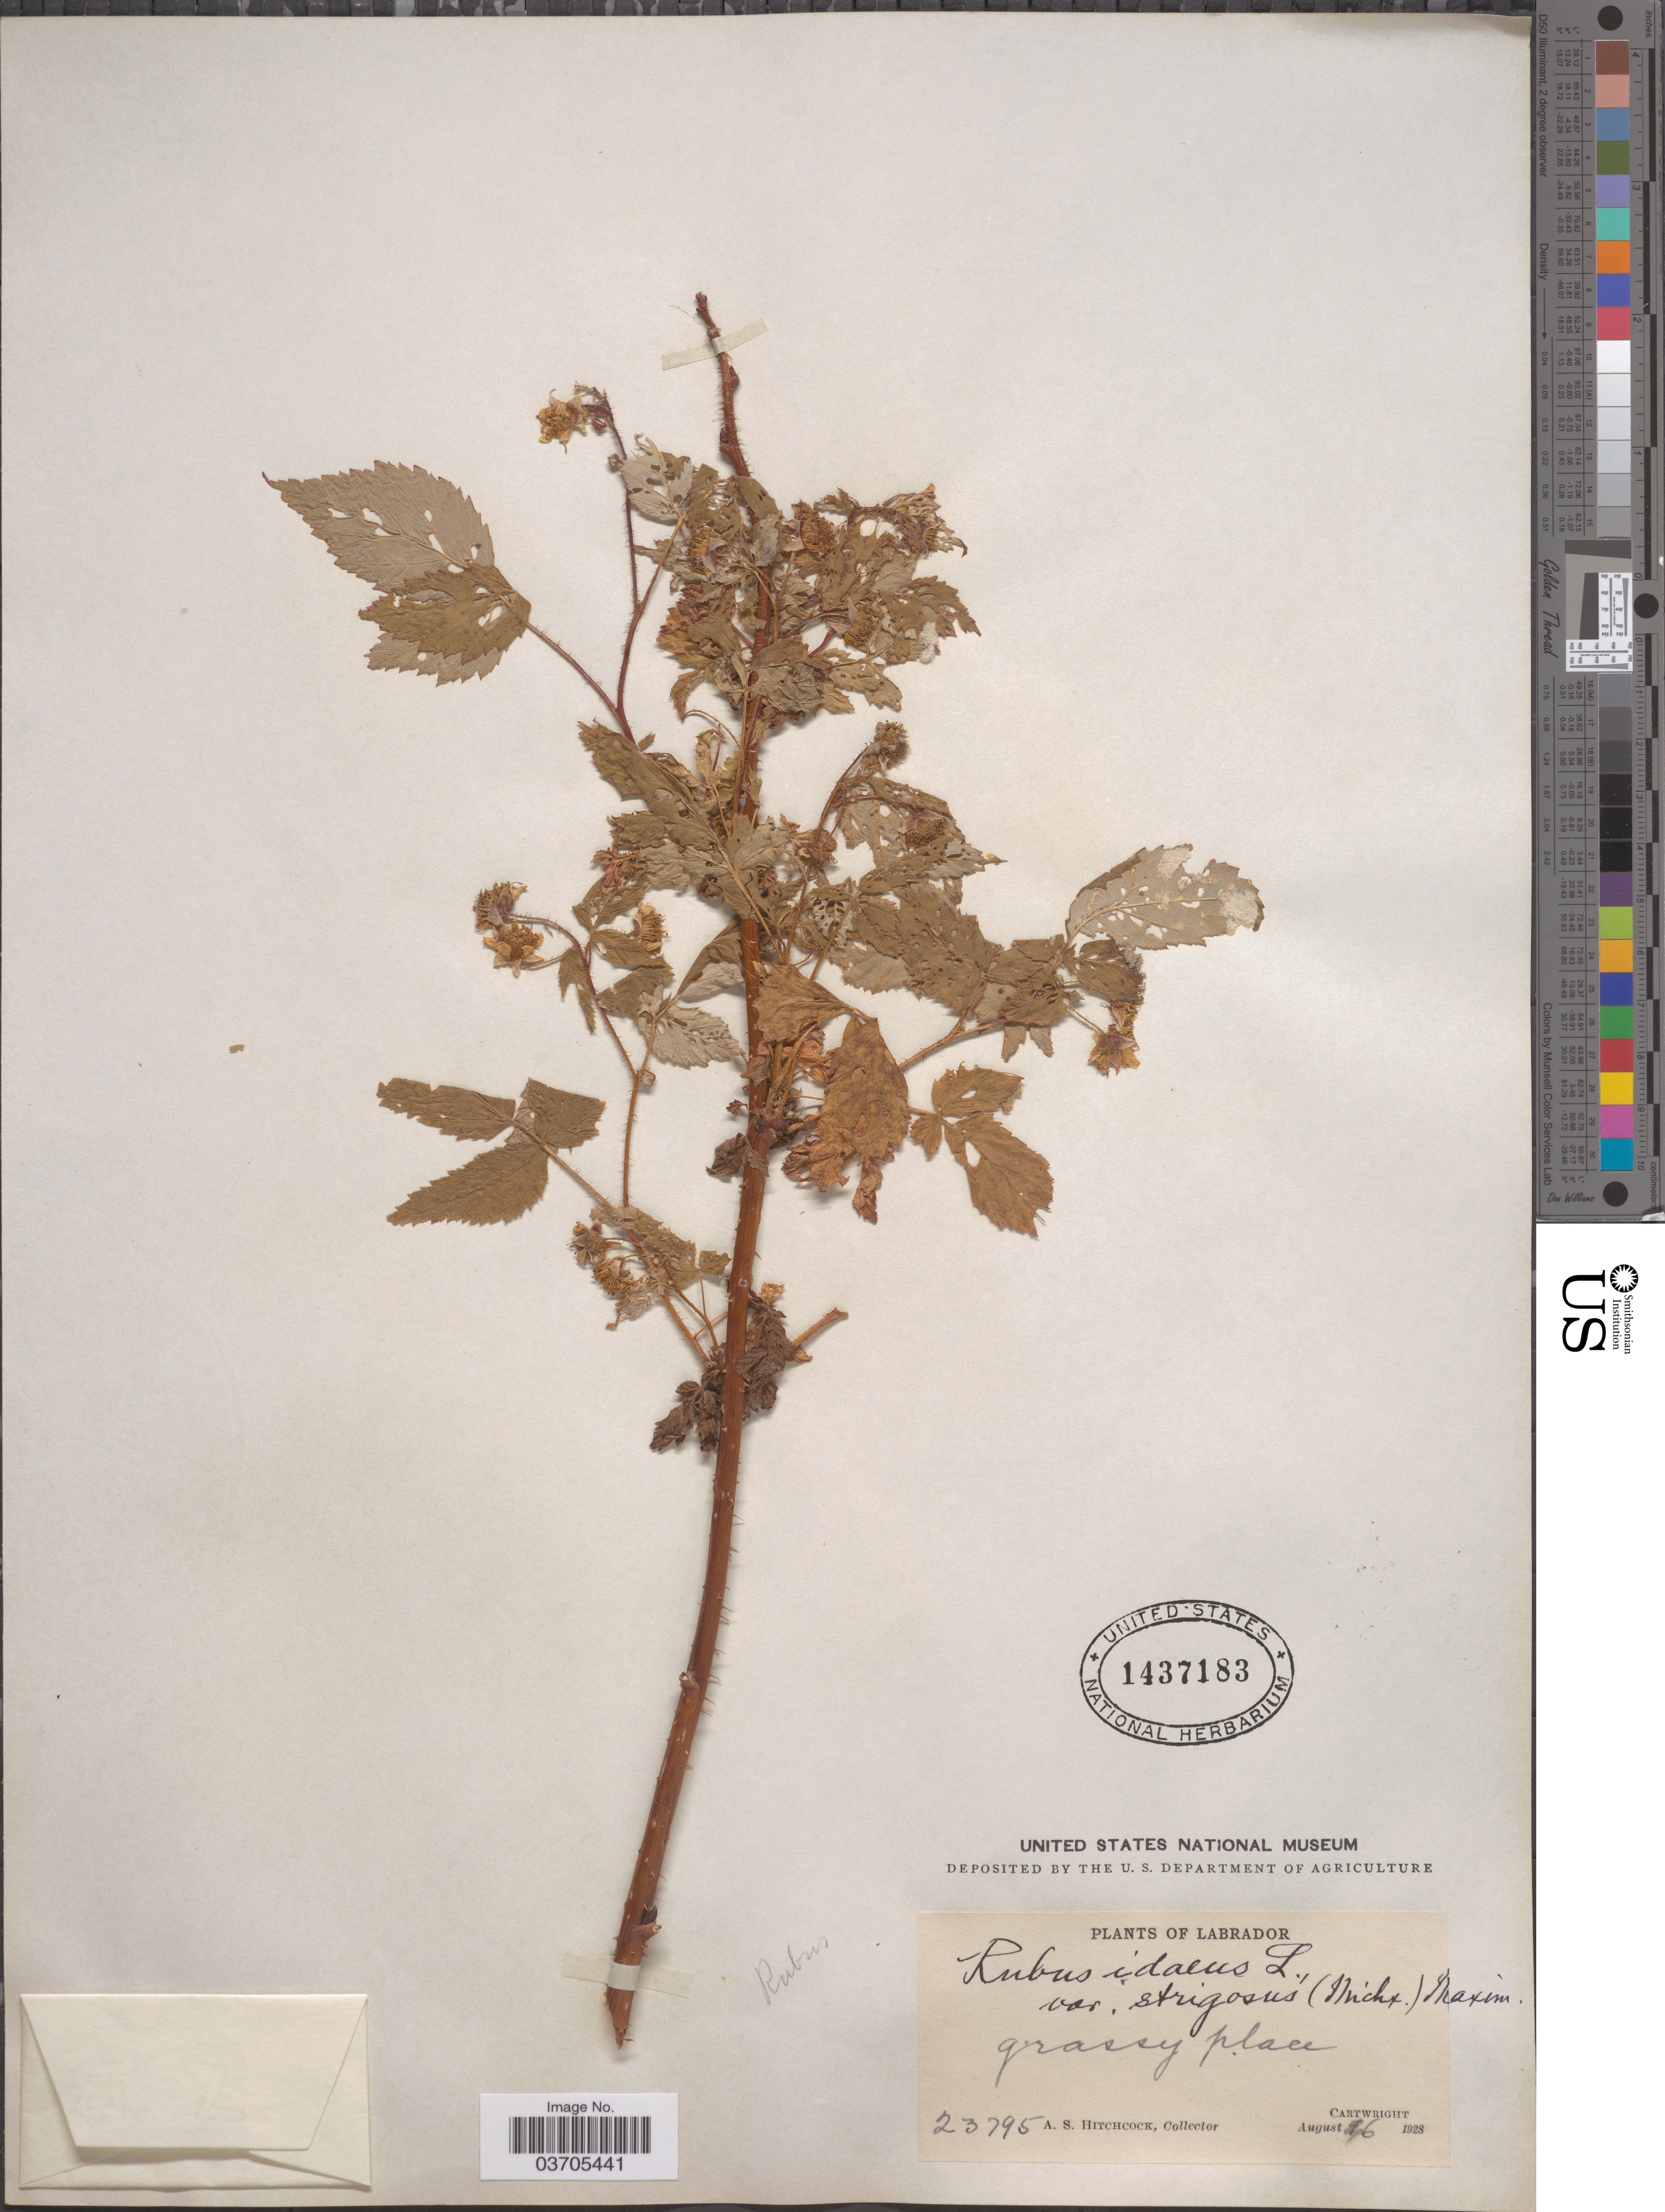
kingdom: Plantae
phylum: Tracheophyta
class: Magnoliopsida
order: Rosales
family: Rosaceae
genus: Rubus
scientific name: Rubus idaeus var. strigosus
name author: (Michx.) Maxim.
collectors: A. S. Hitchcock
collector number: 23795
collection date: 1928-08-16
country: Canada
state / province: Newfoundland and Labrador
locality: Labrador. Cartwright.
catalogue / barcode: US 1437183